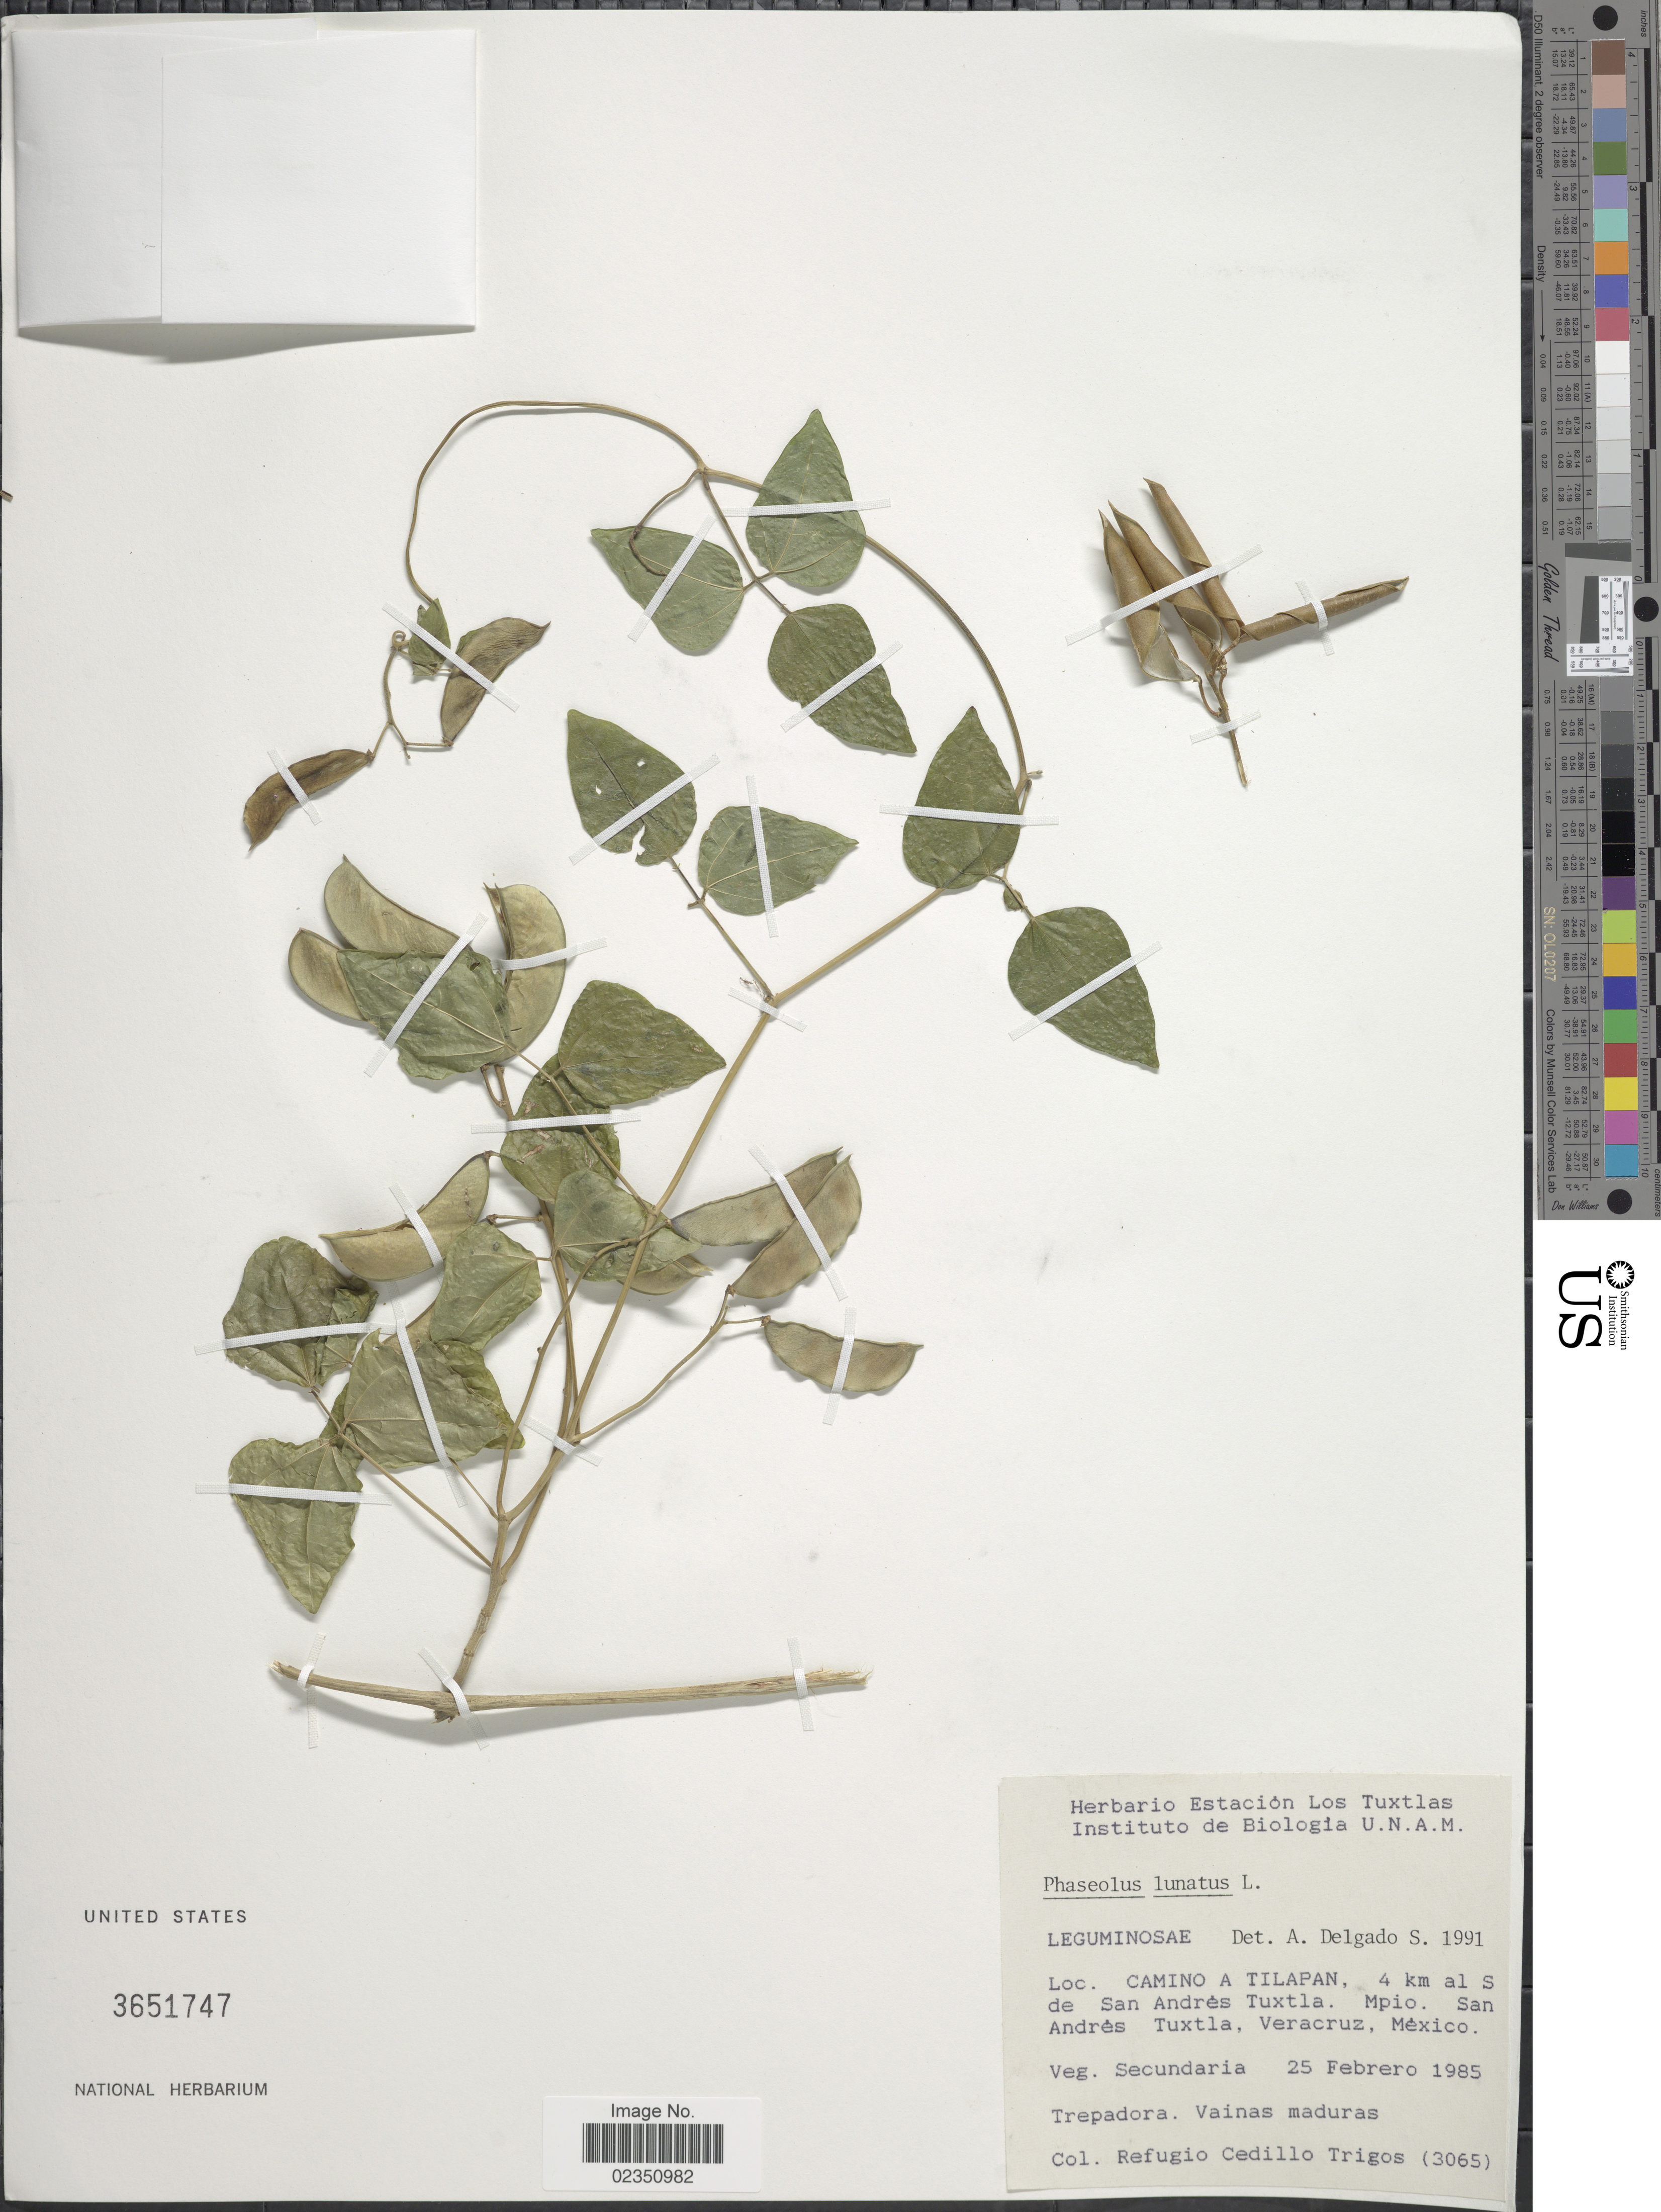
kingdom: Plantae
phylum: Tracheophyta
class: Magnoliopsida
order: Fabales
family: Fabaceae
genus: Phaseolus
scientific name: Phaseolus lunatus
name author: L.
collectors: R. CedilloT.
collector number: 3065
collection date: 1985-02-25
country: Mexico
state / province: Veracruz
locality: Camino a Tilapan, 4 km al S de San Andrés Tuxtla. Mpio San Andrés Tuxtla, Veracruz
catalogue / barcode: US 3651747